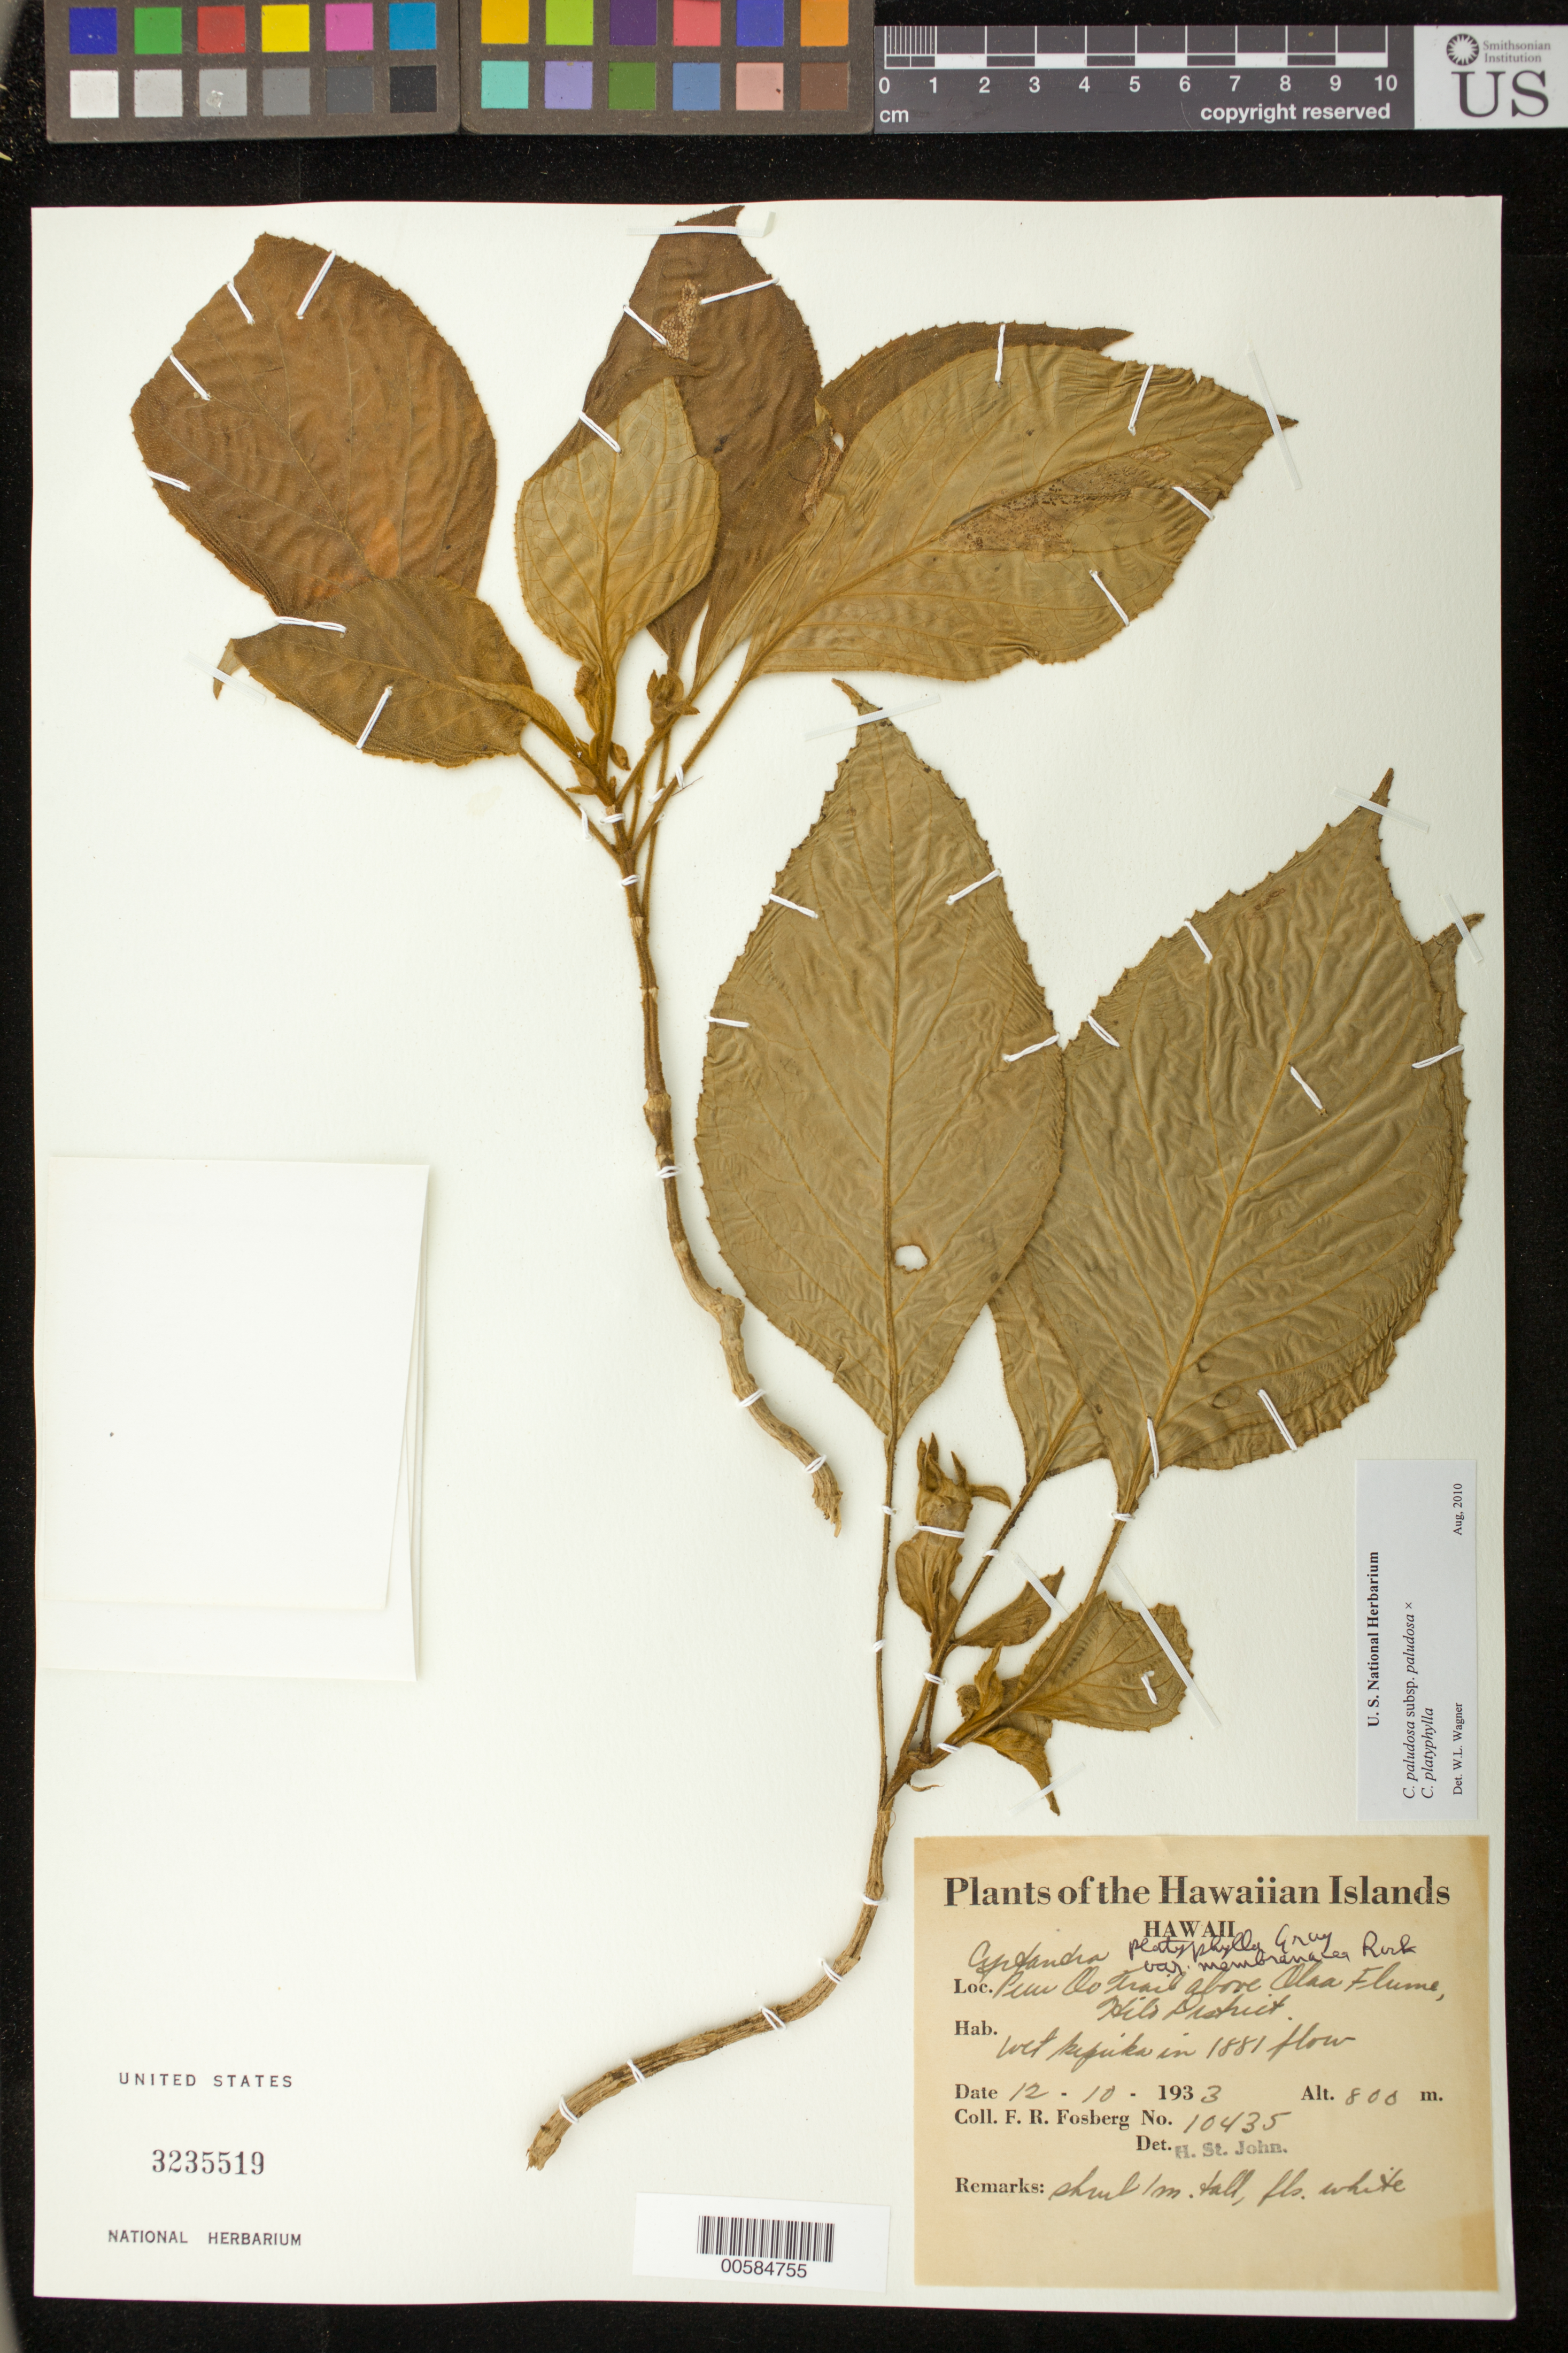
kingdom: Plantae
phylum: Tracheophyta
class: Magnoliopsida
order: Lamiales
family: Gesneriaceae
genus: Cyrtandra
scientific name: Cyrtandra paludosa subsp. paludosa x C. platyphylla A. Gray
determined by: Wagner, W. L., (BOT), Smithsonian Institution - National Museum of Natural History (UNITED STATES)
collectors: F. R. Fosberg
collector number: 10435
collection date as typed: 12 Oct 1933 or 10 Dec 1933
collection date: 1933-10-12 or 1933-12-10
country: United States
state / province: Hawaii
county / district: Hawaii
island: Hawaii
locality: Puu Oo Trail above Olaa Flume, Hilo Dist, 1881 flow.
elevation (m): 800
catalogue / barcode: US 3235519